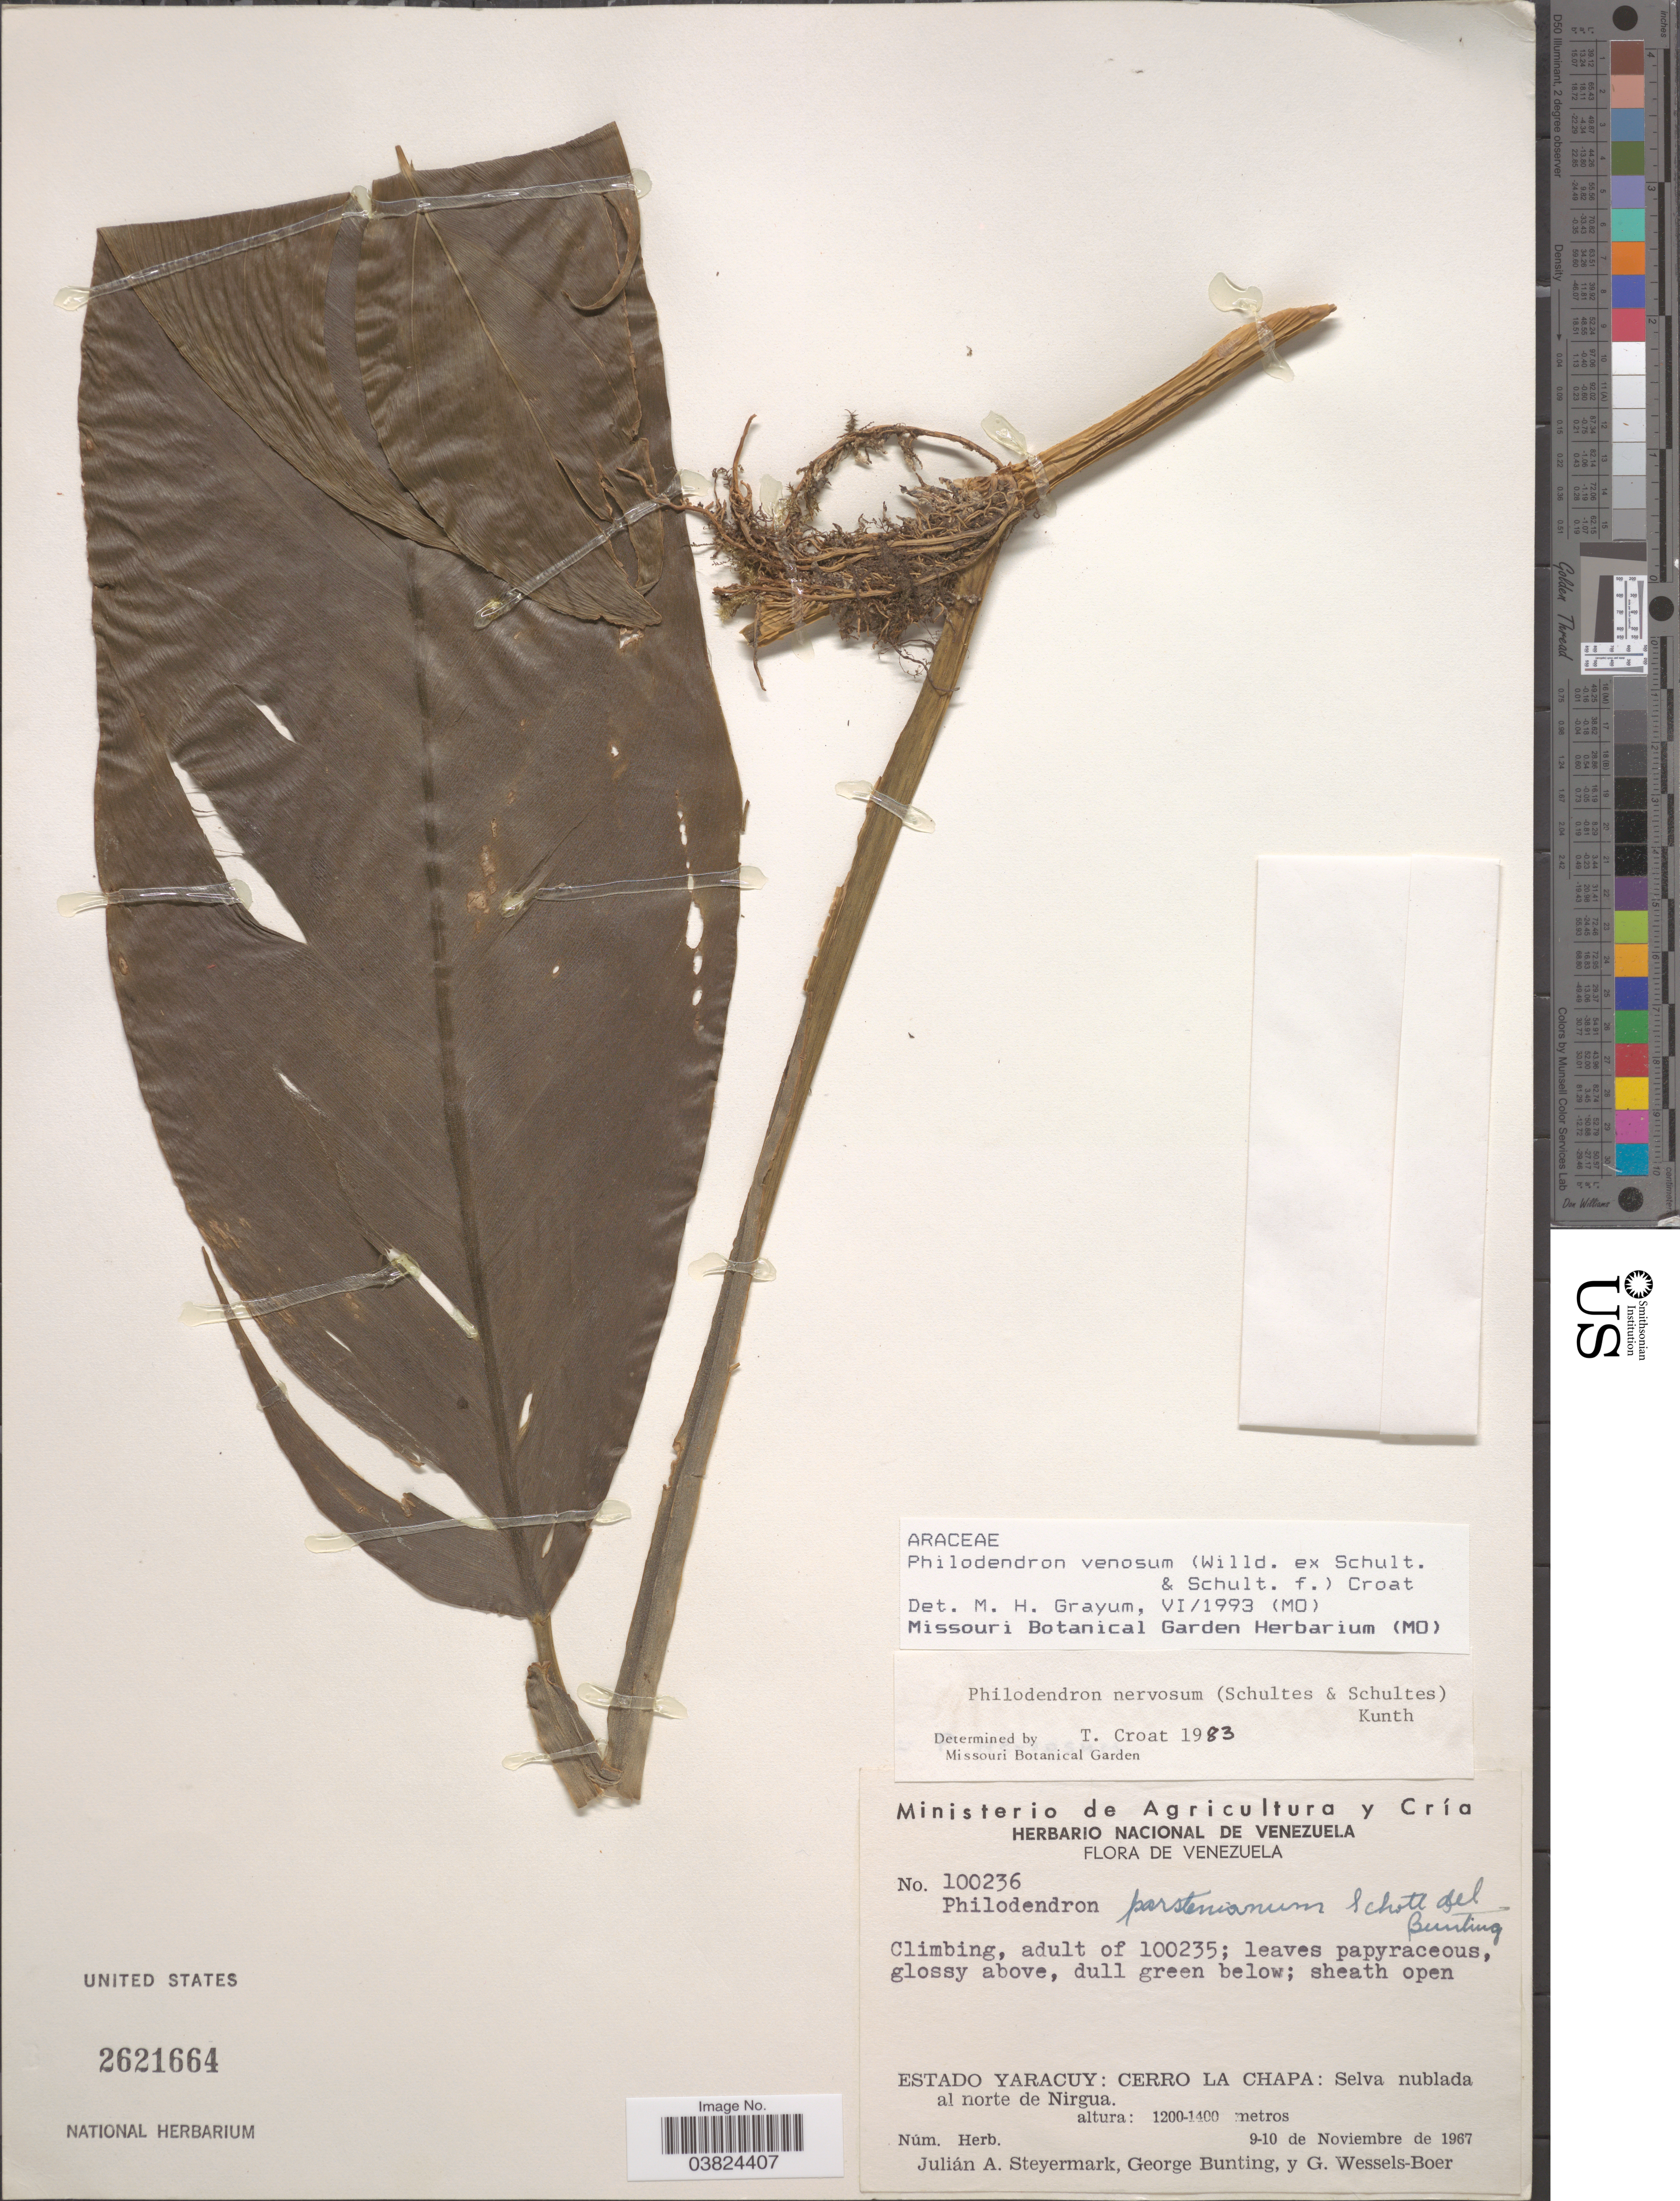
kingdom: Plantae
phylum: Tracheophyta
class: Liliopsida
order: Alismatales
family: Araceae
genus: Philodendron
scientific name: Philodendron venosum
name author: (Willd. ex Schult. & Schult. f.) Croat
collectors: J. Steyermark, G. S. Bunting & G. Wessels Boer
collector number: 100236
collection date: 1967-11-09/1967-11-10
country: Venezuela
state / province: Yaracuy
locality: Cerro La Chapa: Selva nublada al norte de Nirgua.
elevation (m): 1200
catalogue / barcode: US 2621664